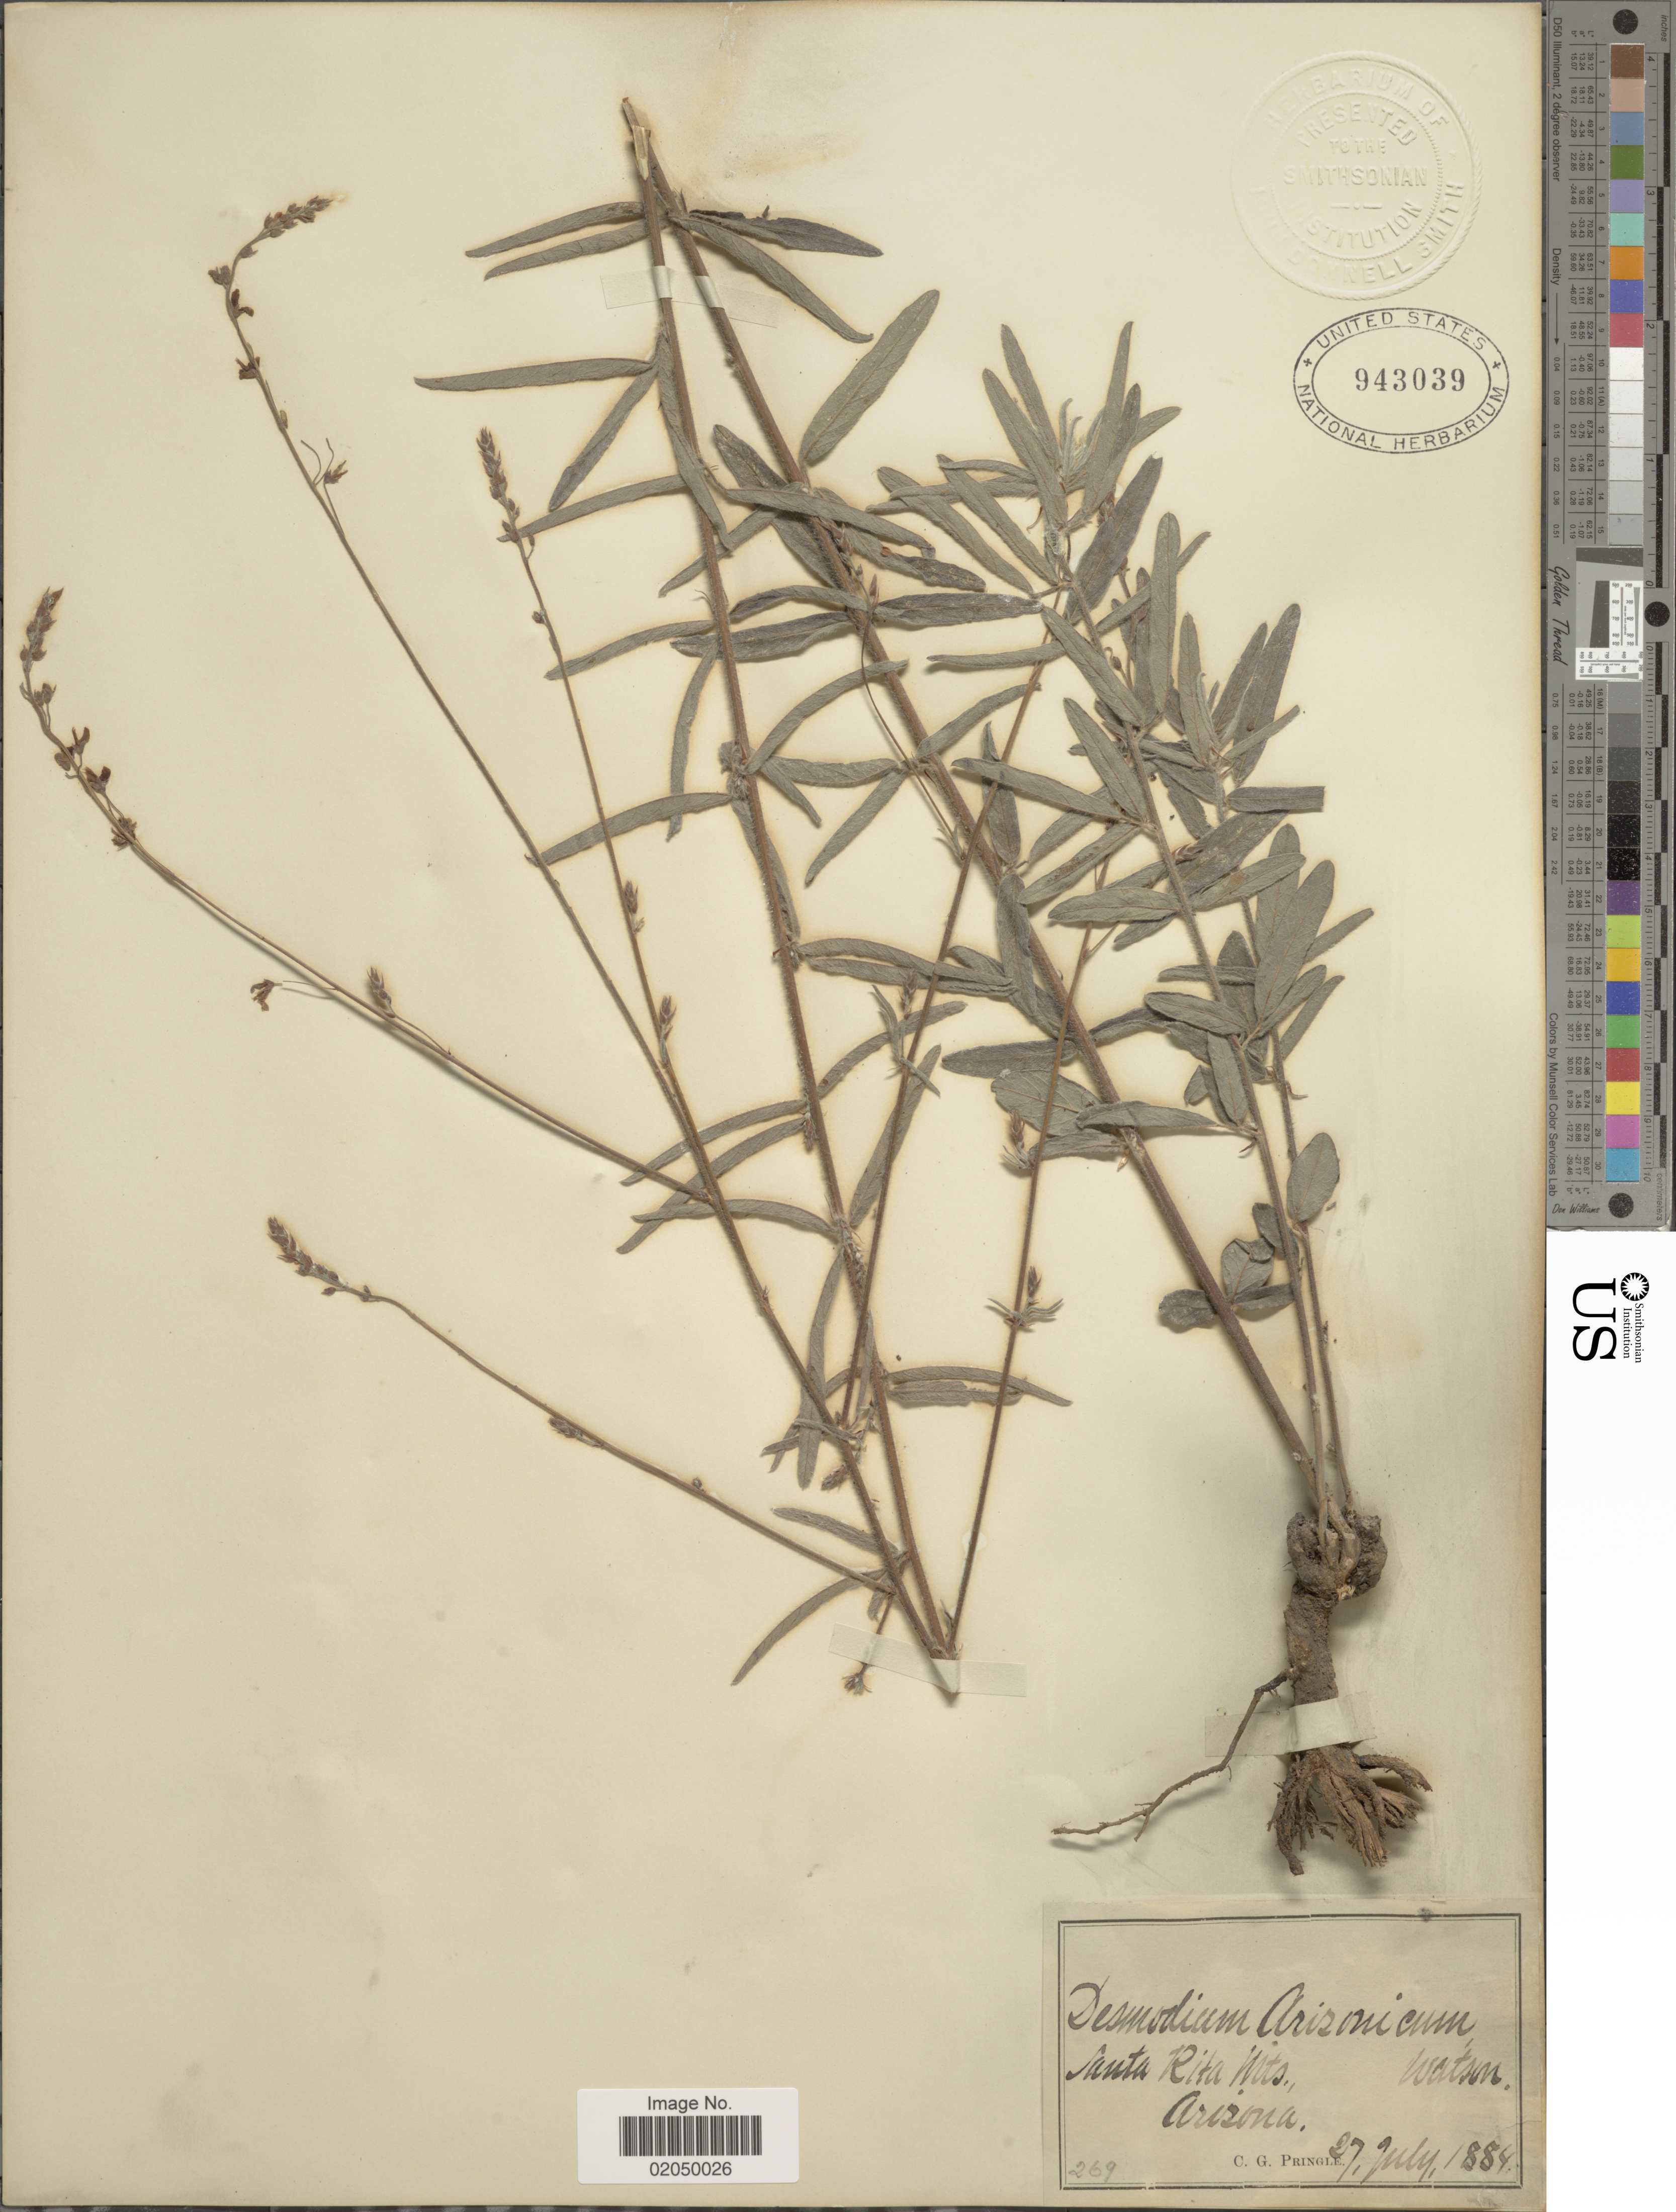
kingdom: Plantae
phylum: Tracheophyta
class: Magnoliopsida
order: Fabales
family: Fabaceae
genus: Desmodium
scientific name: Desmodium arizonicum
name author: S. Watson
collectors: C. G. Pringle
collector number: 269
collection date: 1884-07-27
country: United States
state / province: Arizona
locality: Santa Rita Mts.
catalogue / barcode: US 943039